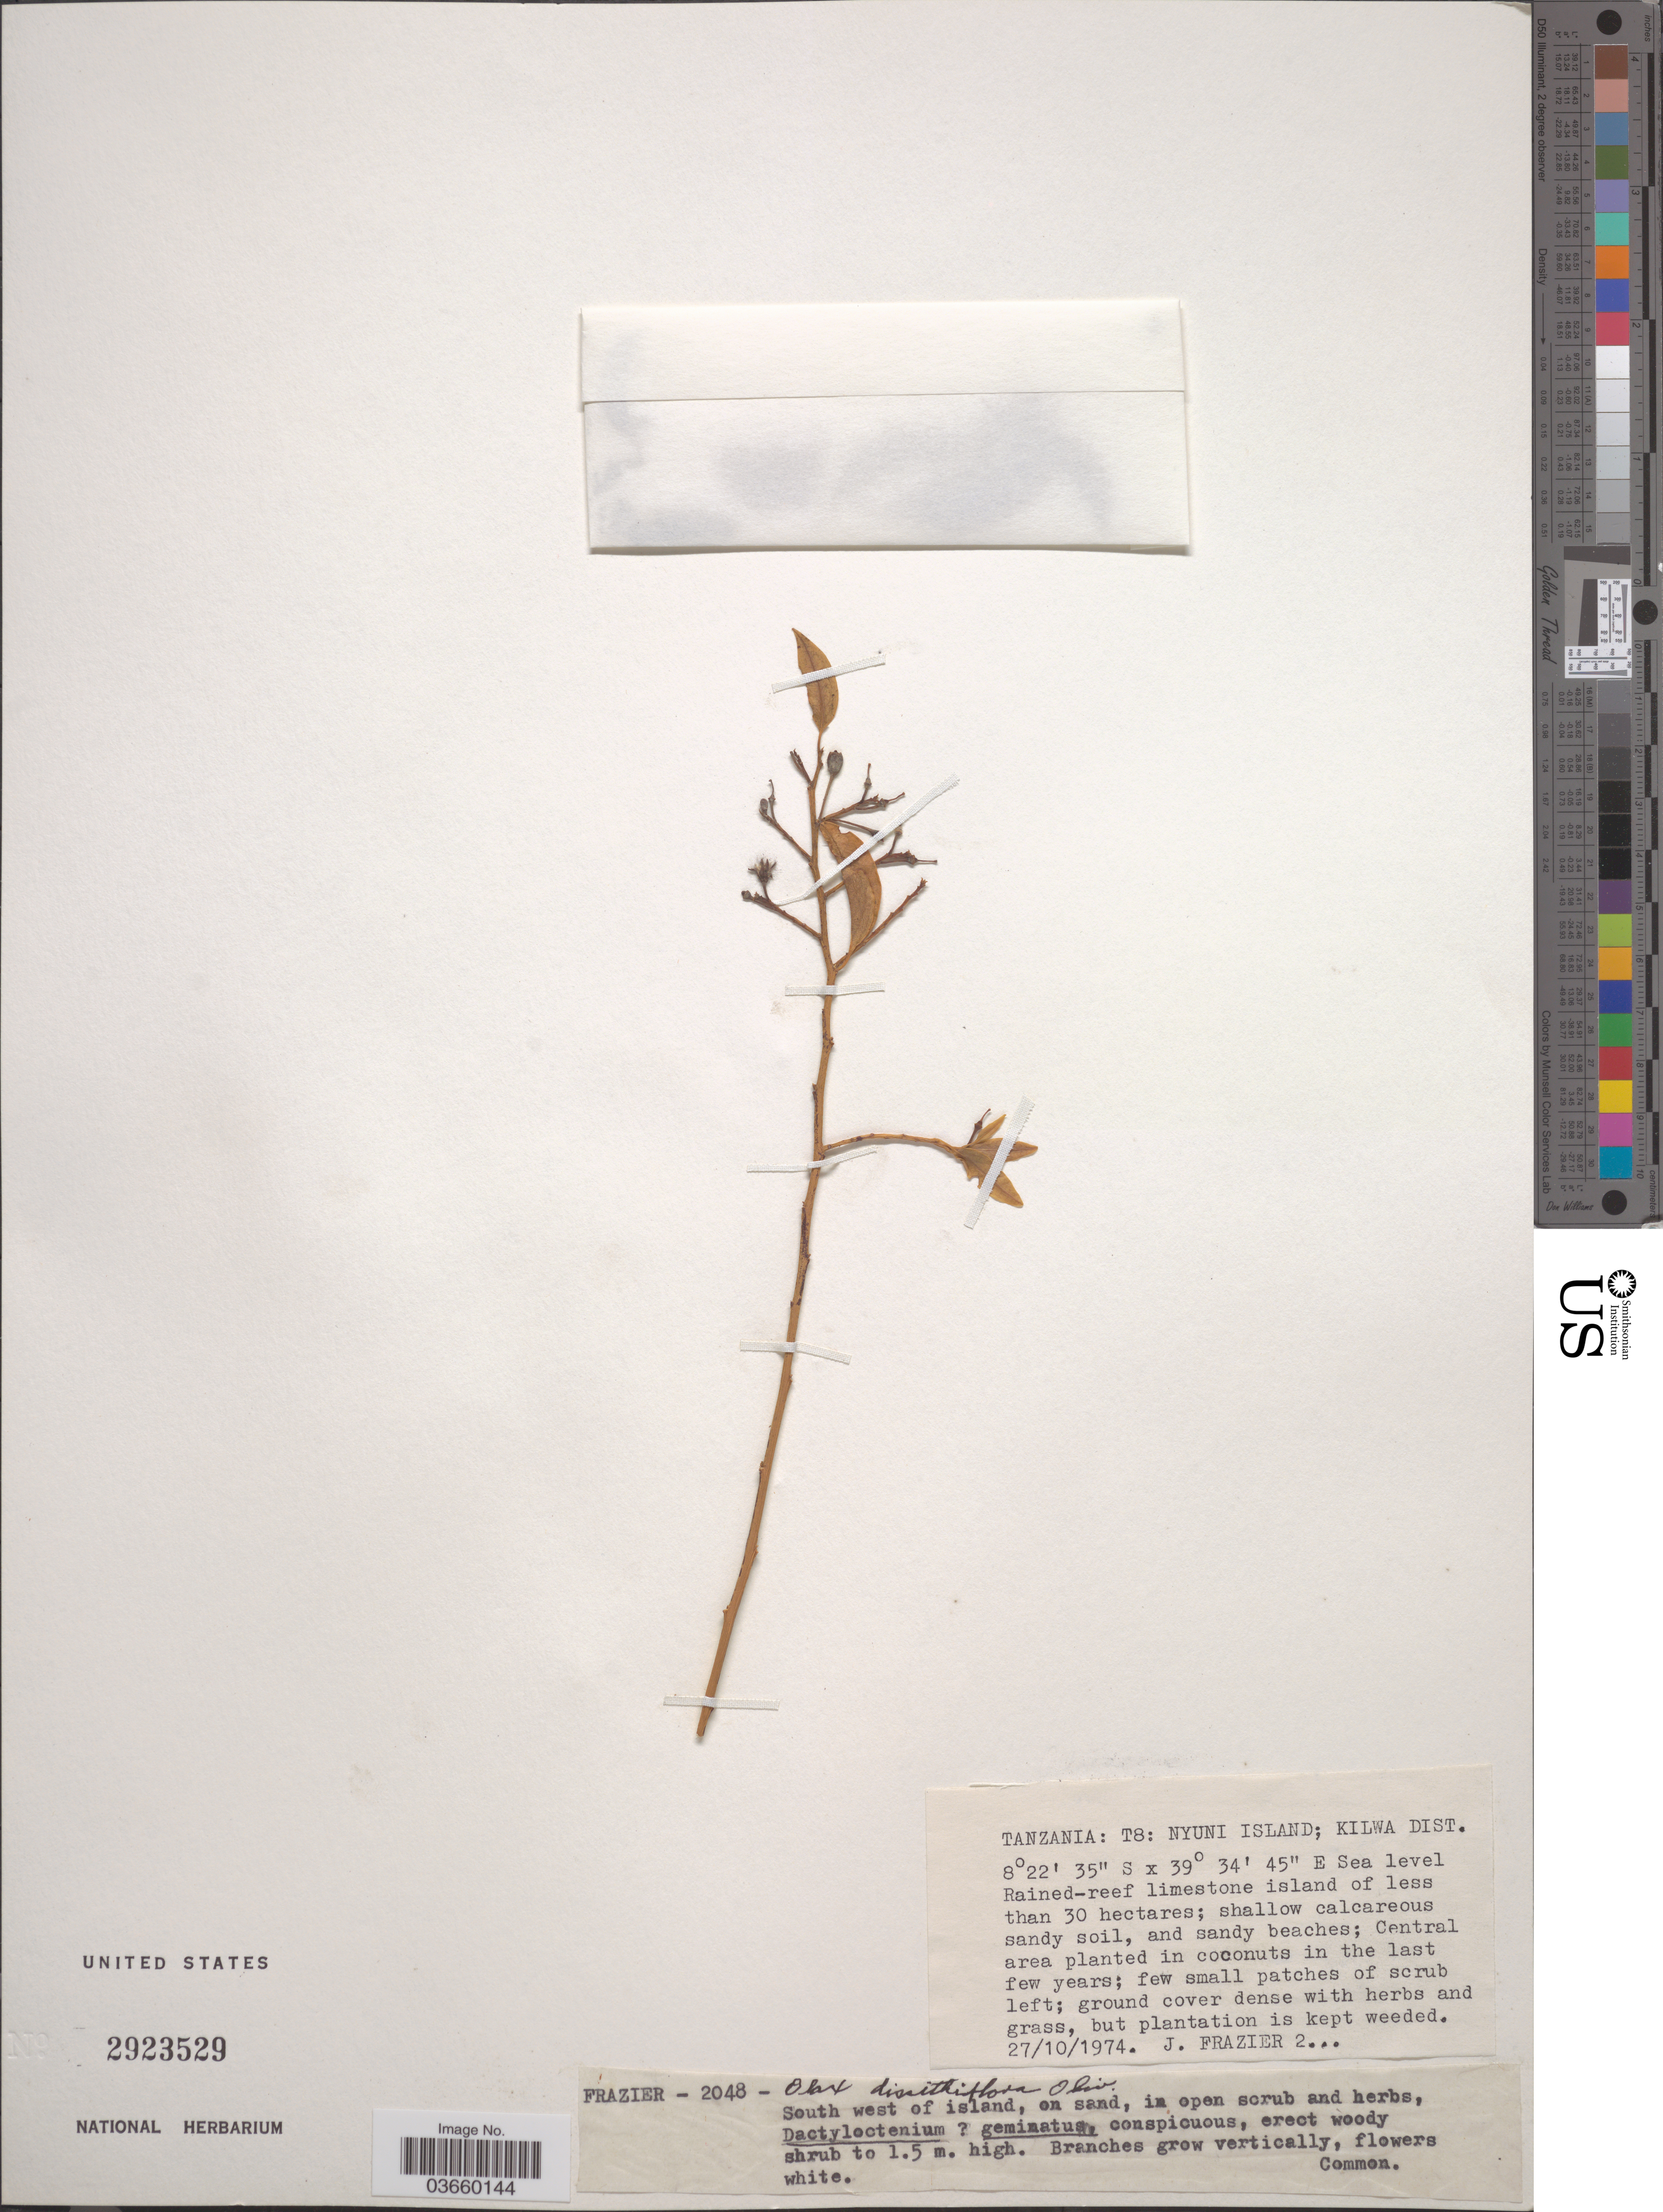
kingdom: Plantae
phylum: Tracheophyta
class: Magnoliopsida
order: Santalales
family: Olacaceae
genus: Olax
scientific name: Olax dissitiflora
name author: Oliv.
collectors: J. Frazier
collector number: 2048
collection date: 1974-10-27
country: Tanzania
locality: T8: Nyuni Island; Kilwa Dist. South west of island.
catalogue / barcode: US 2923529